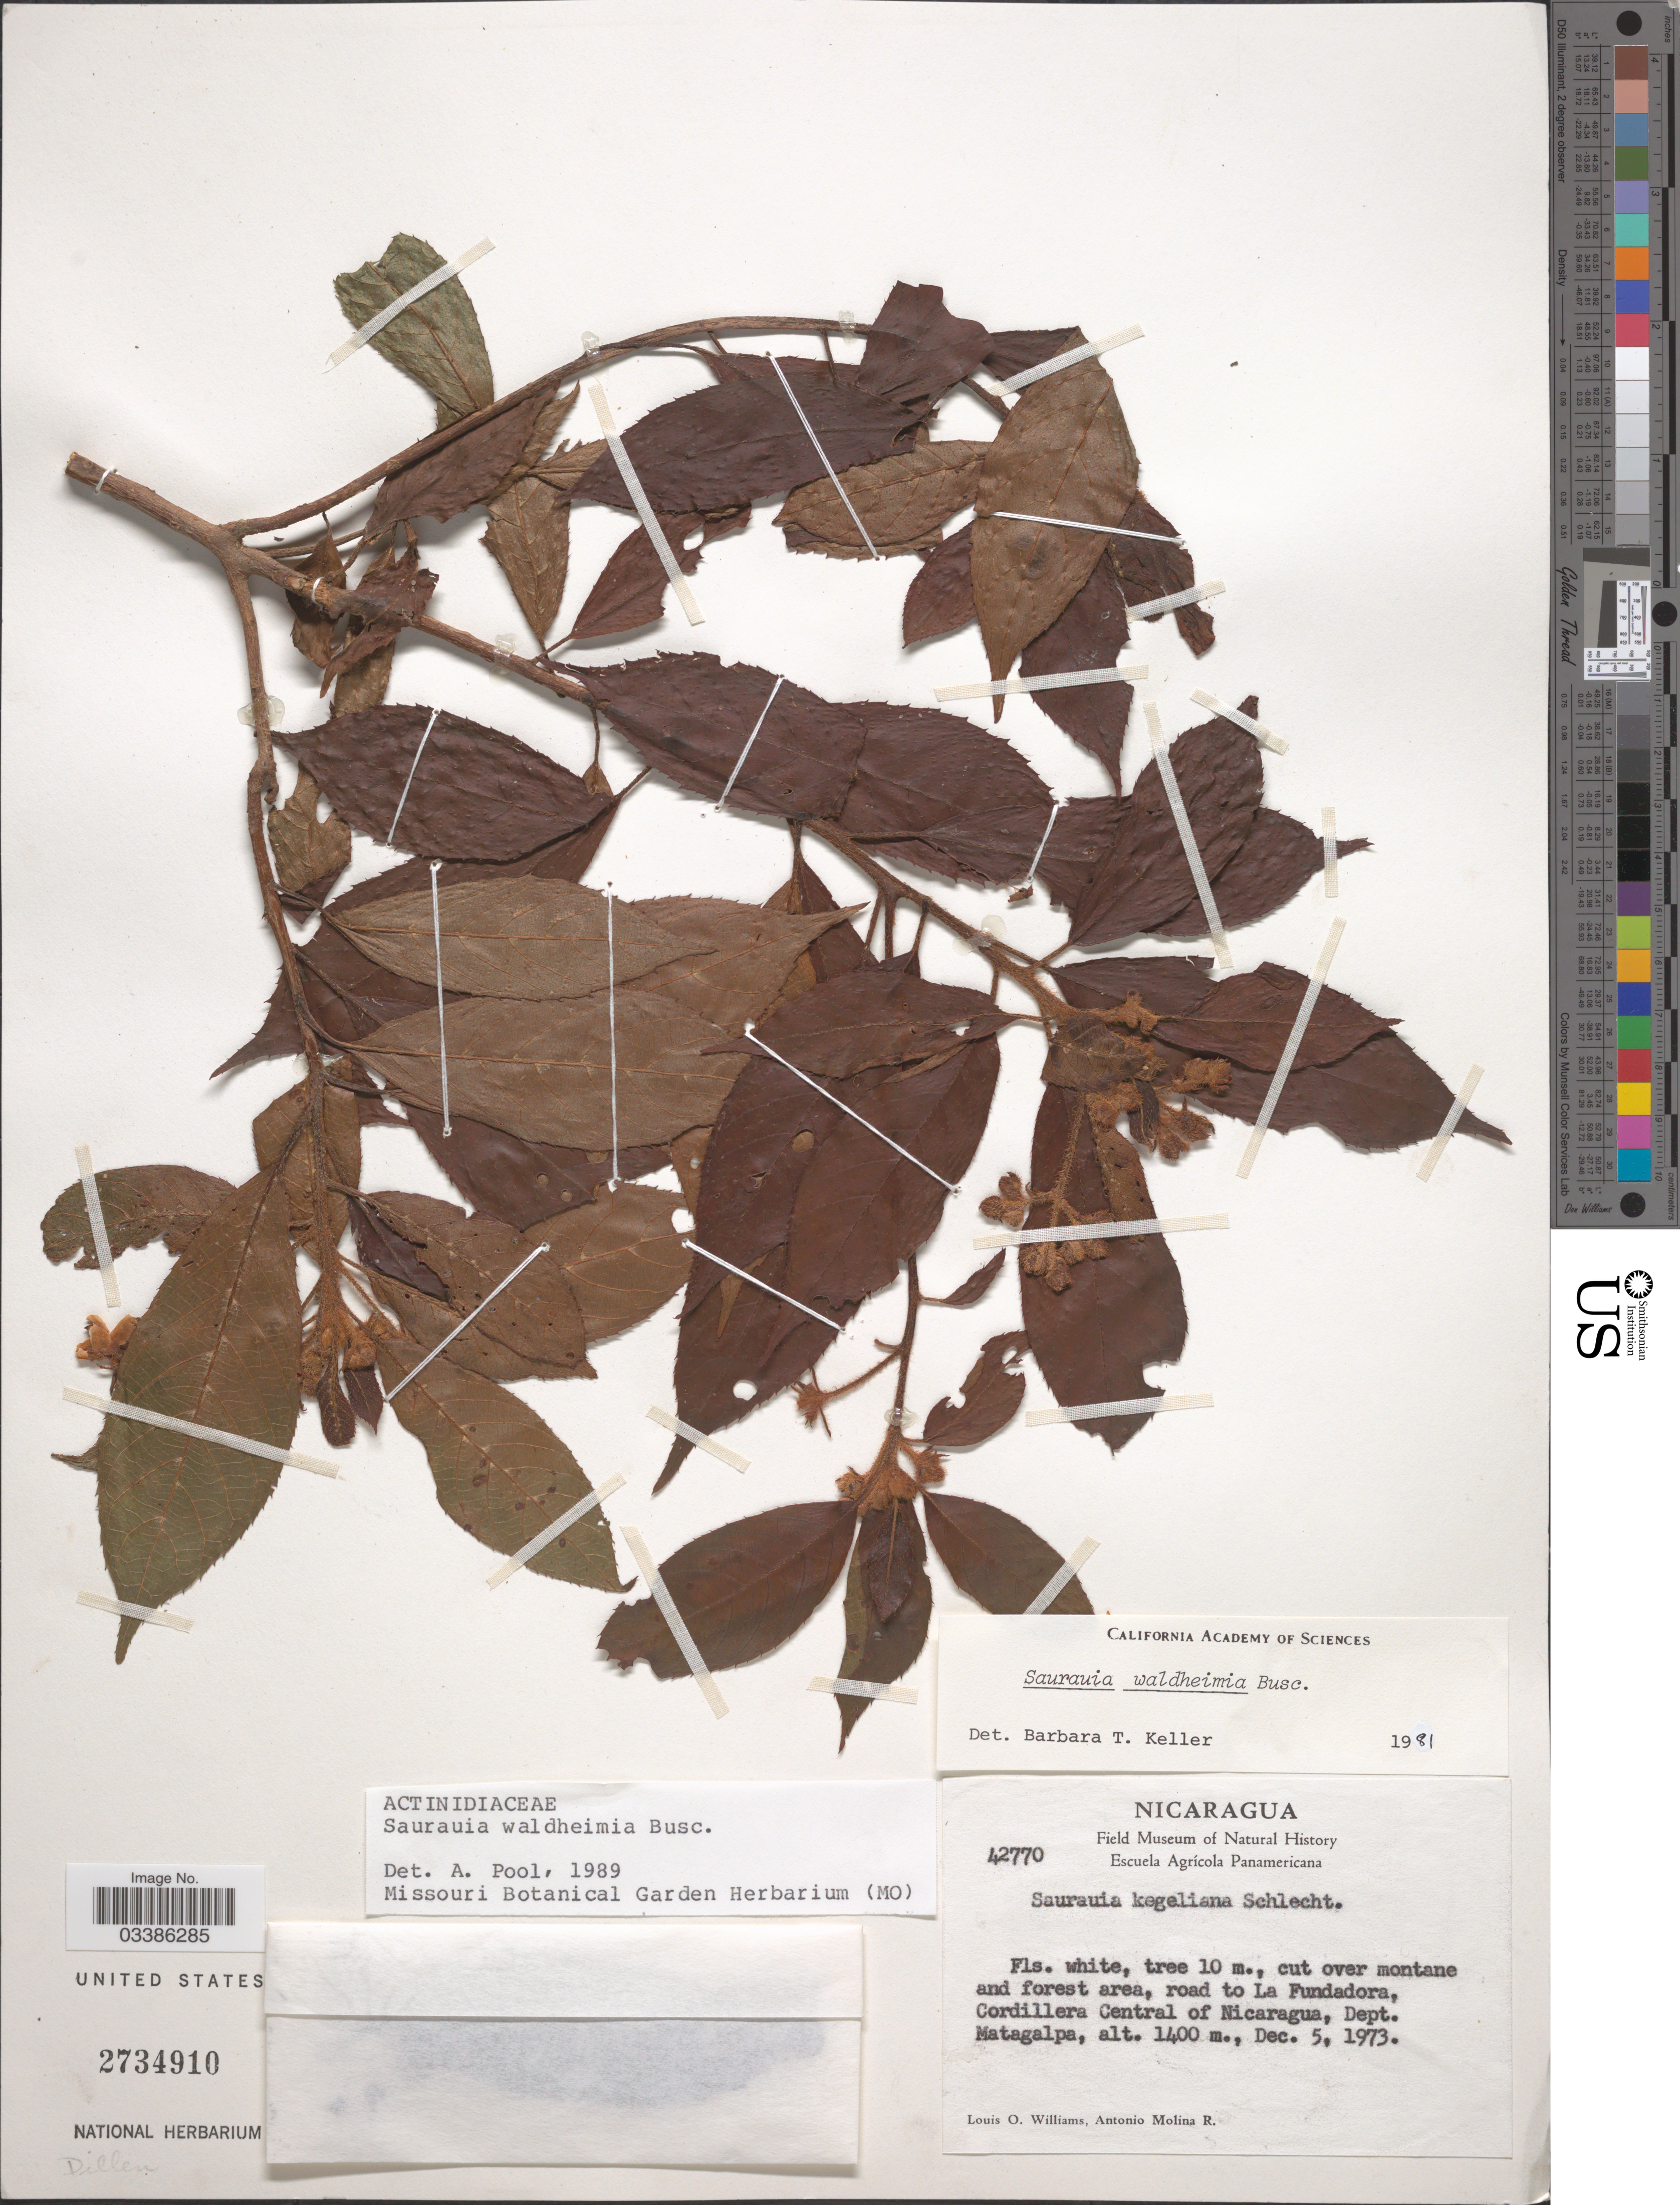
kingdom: Plantae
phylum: Tracheophyta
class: Magnoliopsida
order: Ericales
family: Actinidiaceae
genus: Saurauia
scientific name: Saurauia waldheimii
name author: Buscal.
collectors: L. O. Williams & A. Molina R.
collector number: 42770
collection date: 1973-12-05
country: Nicaragua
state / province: Matagalpa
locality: Cut over montane and forest area, road to La Fundadora, Cordillera Central of Nicaragua, Dept. Matagalpa.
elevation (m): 1400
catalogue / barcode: US 2734910